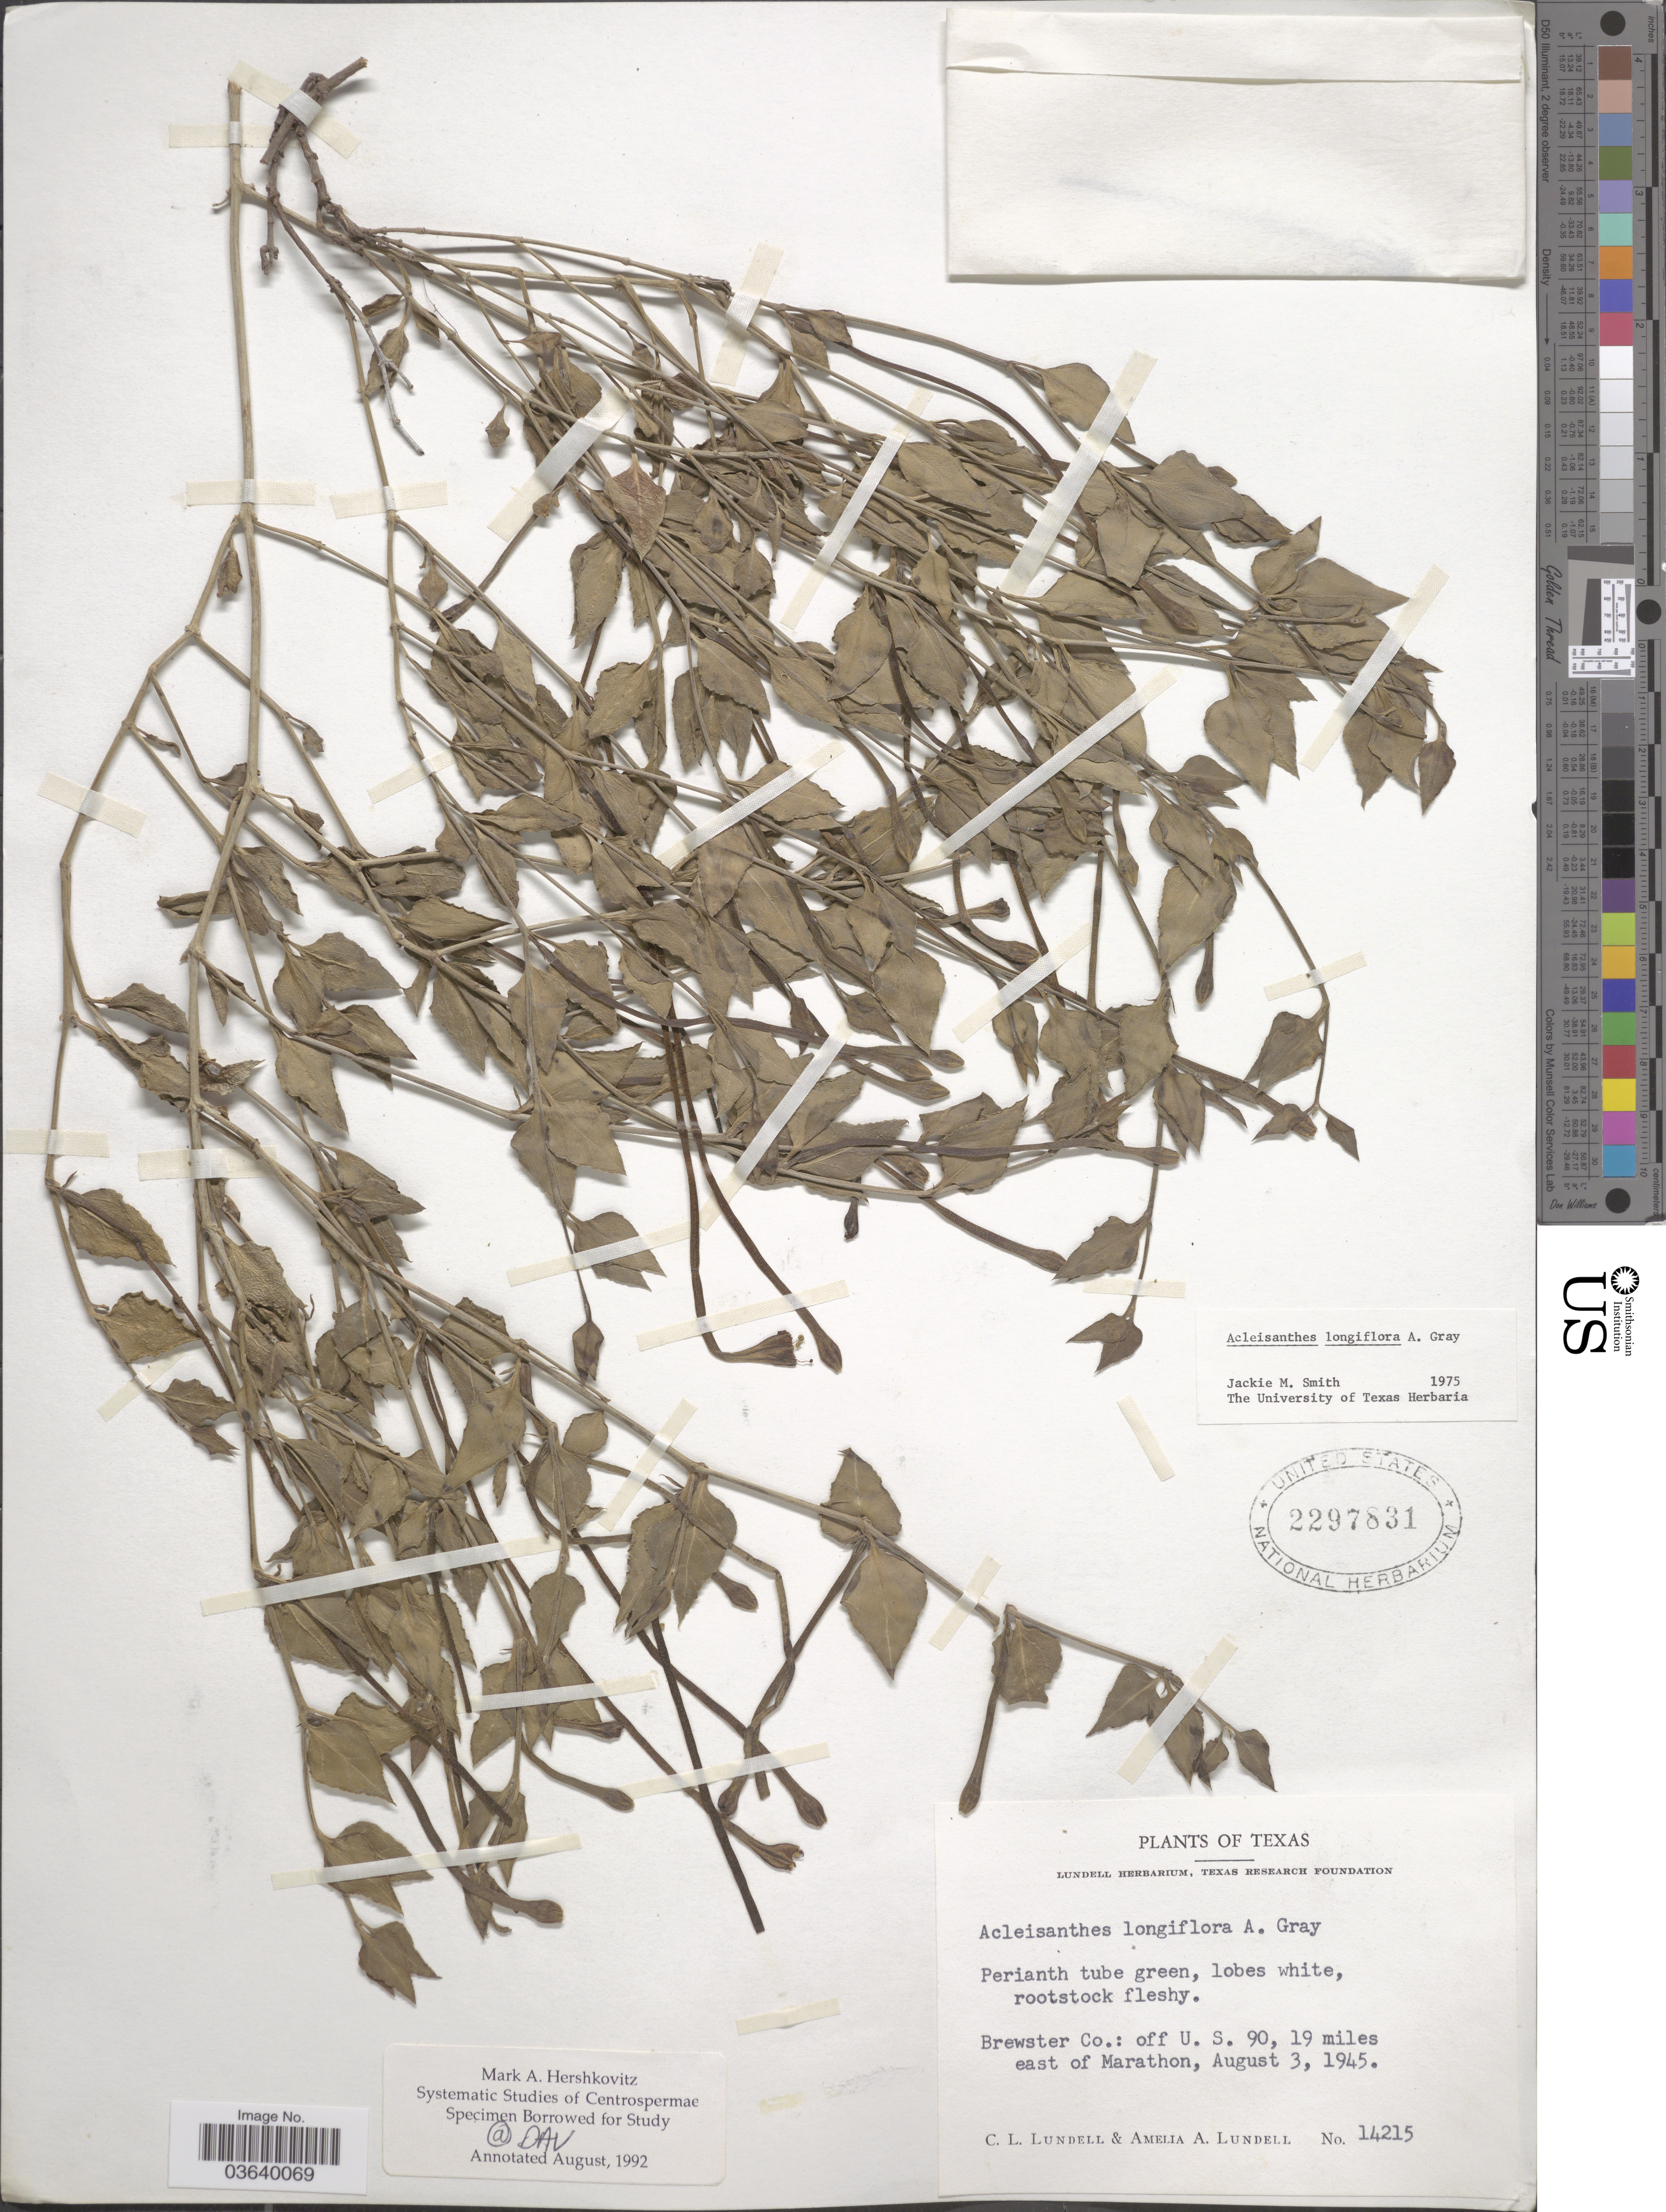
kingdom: Plantae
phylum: Tracheophyta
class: Magnoliopsida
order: Caryophyllales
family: Nyctaginaceae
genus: Acleisanthes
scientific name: Acleisanthes longiflora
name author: A. Gray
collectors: C. L. Lundell & A. A. Lundell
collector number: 14215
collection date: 1945-08-03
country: United States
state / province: Texas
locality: Brewster Co.: off U. S. 90, 19 miles east of Marathon.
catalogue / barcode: US 2297831